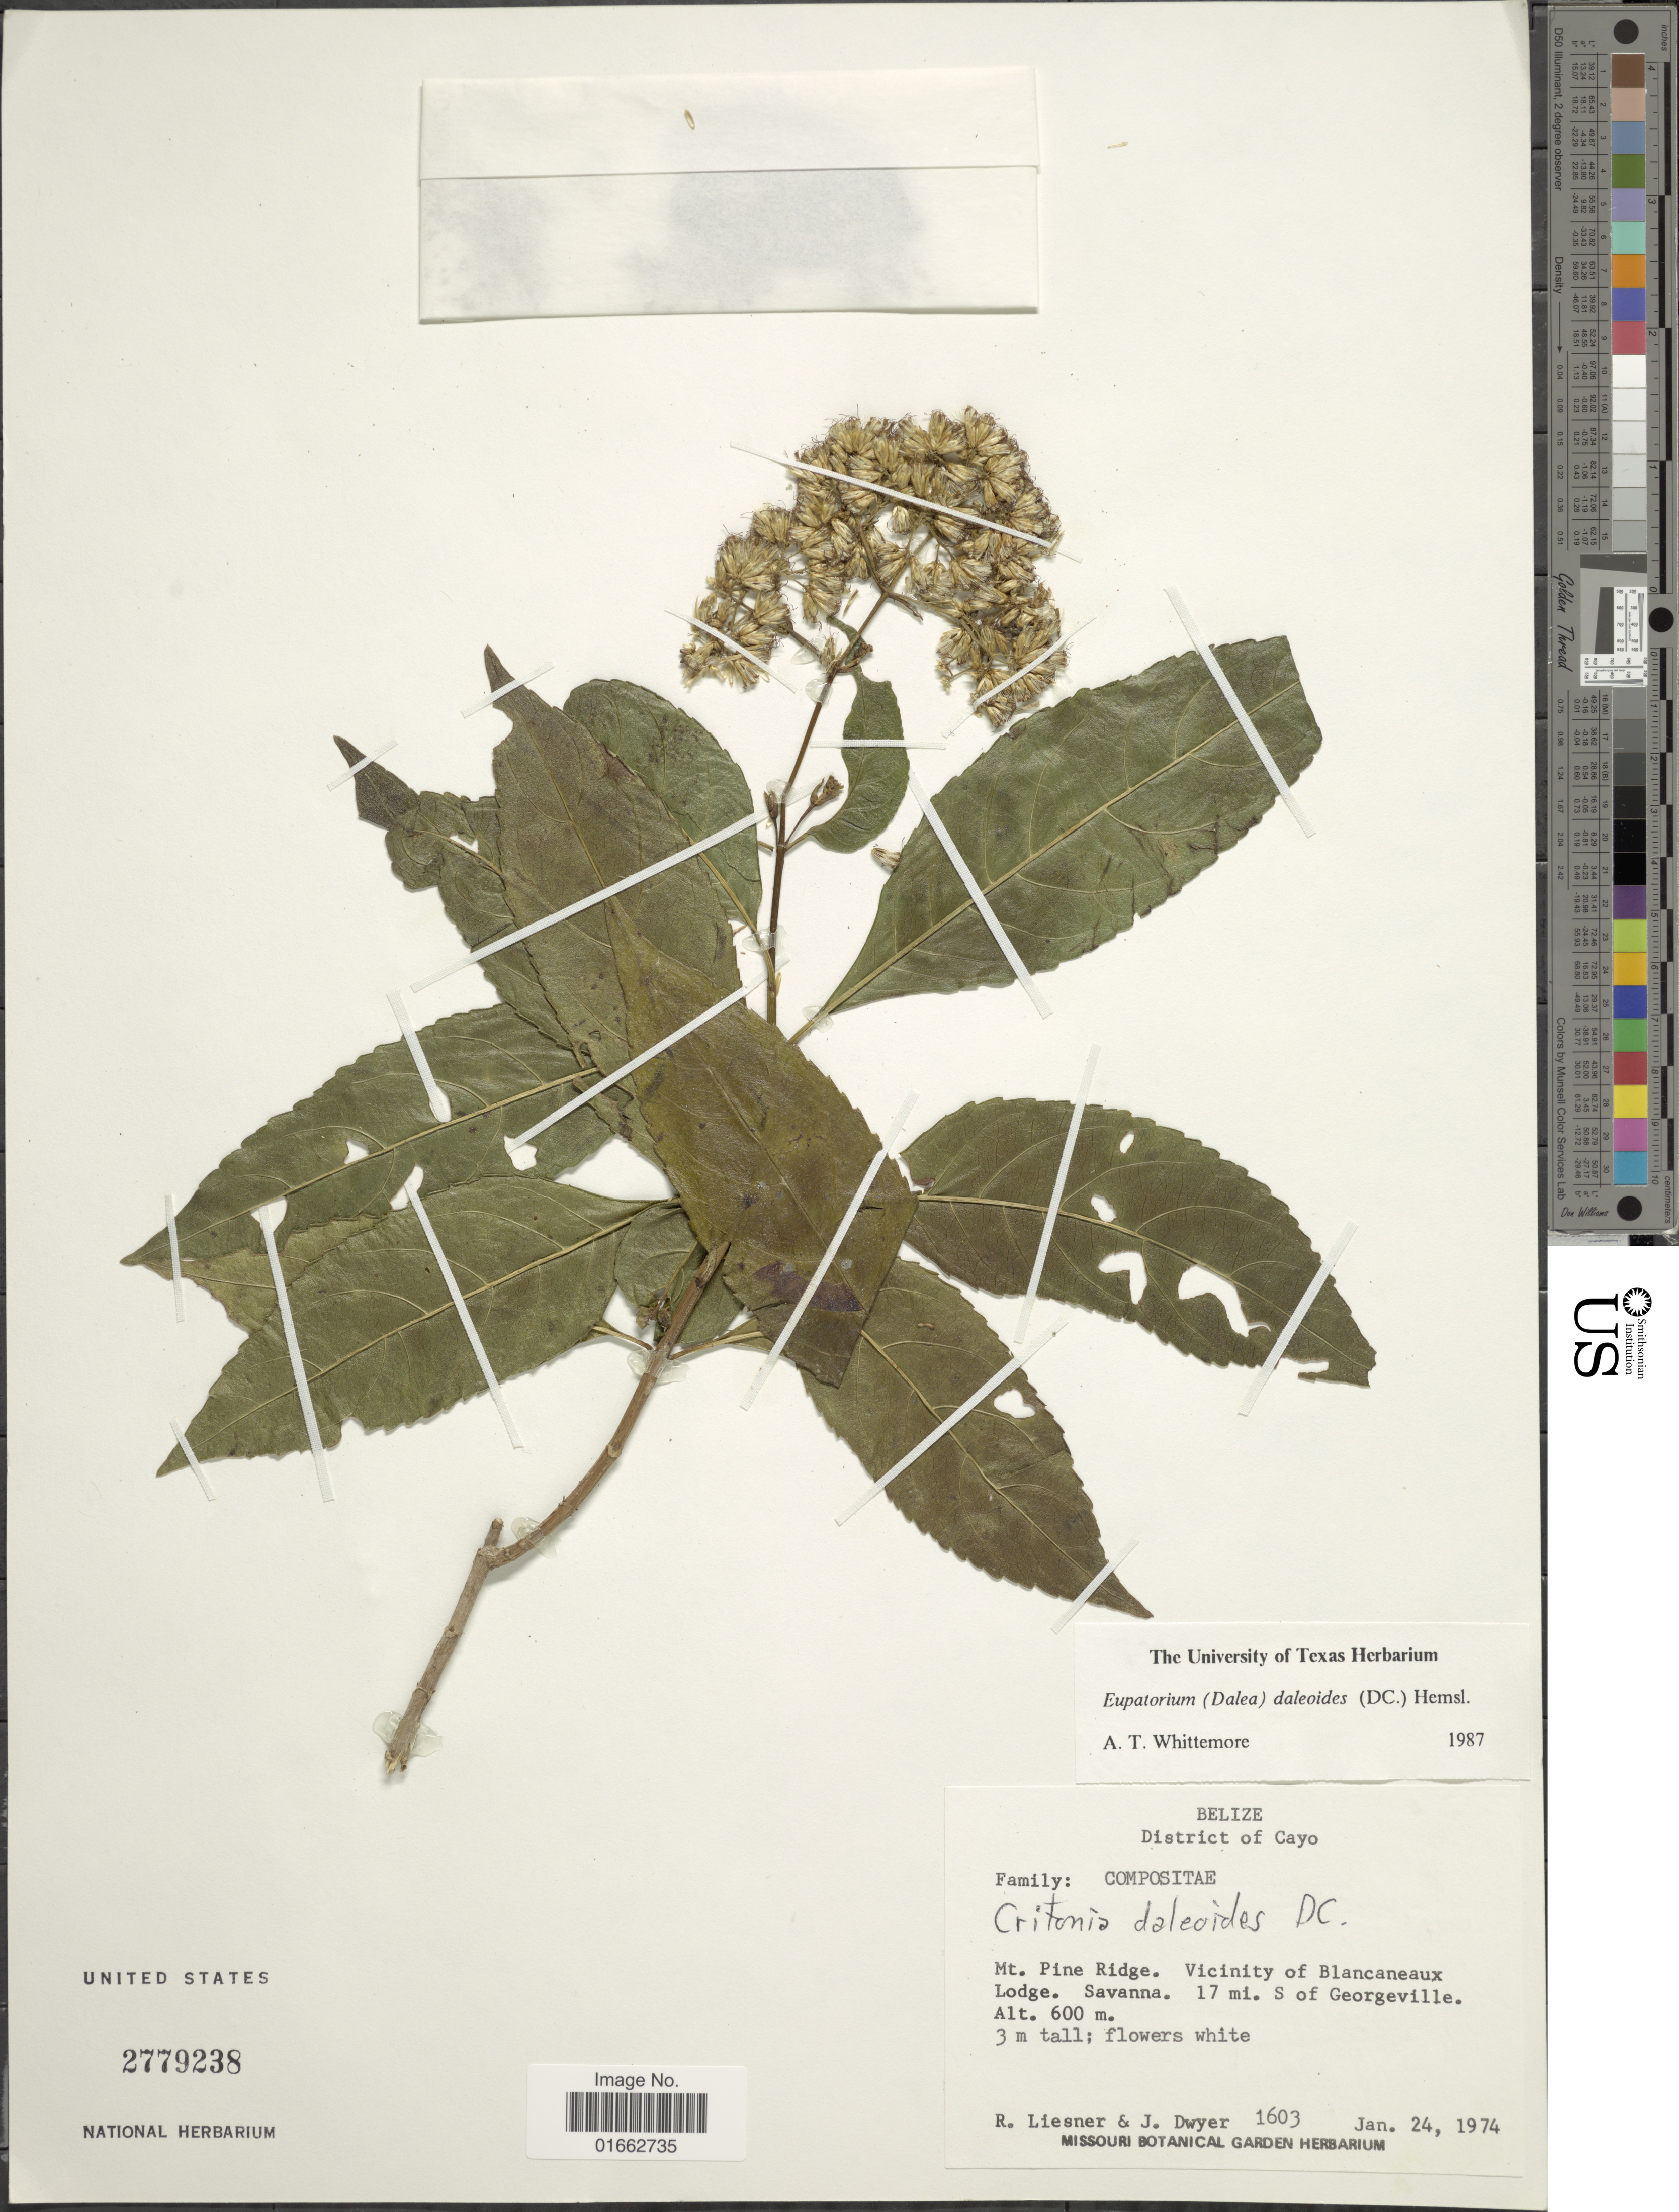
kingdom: Plantae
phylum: Tracheophyta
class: Magnoliopsida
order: Asterales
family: Asteraceae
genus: Critonia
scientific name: Critonia daleoides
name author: DC.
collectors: R. L. Liesner & J. Dwyer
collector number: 1603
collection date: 1974-01-24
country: Belize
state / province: Cayo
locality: Mt. Pine Ridge. Vicinity of Blancaneaux Lodge. Savana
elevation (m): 600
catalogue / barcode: US 2779238